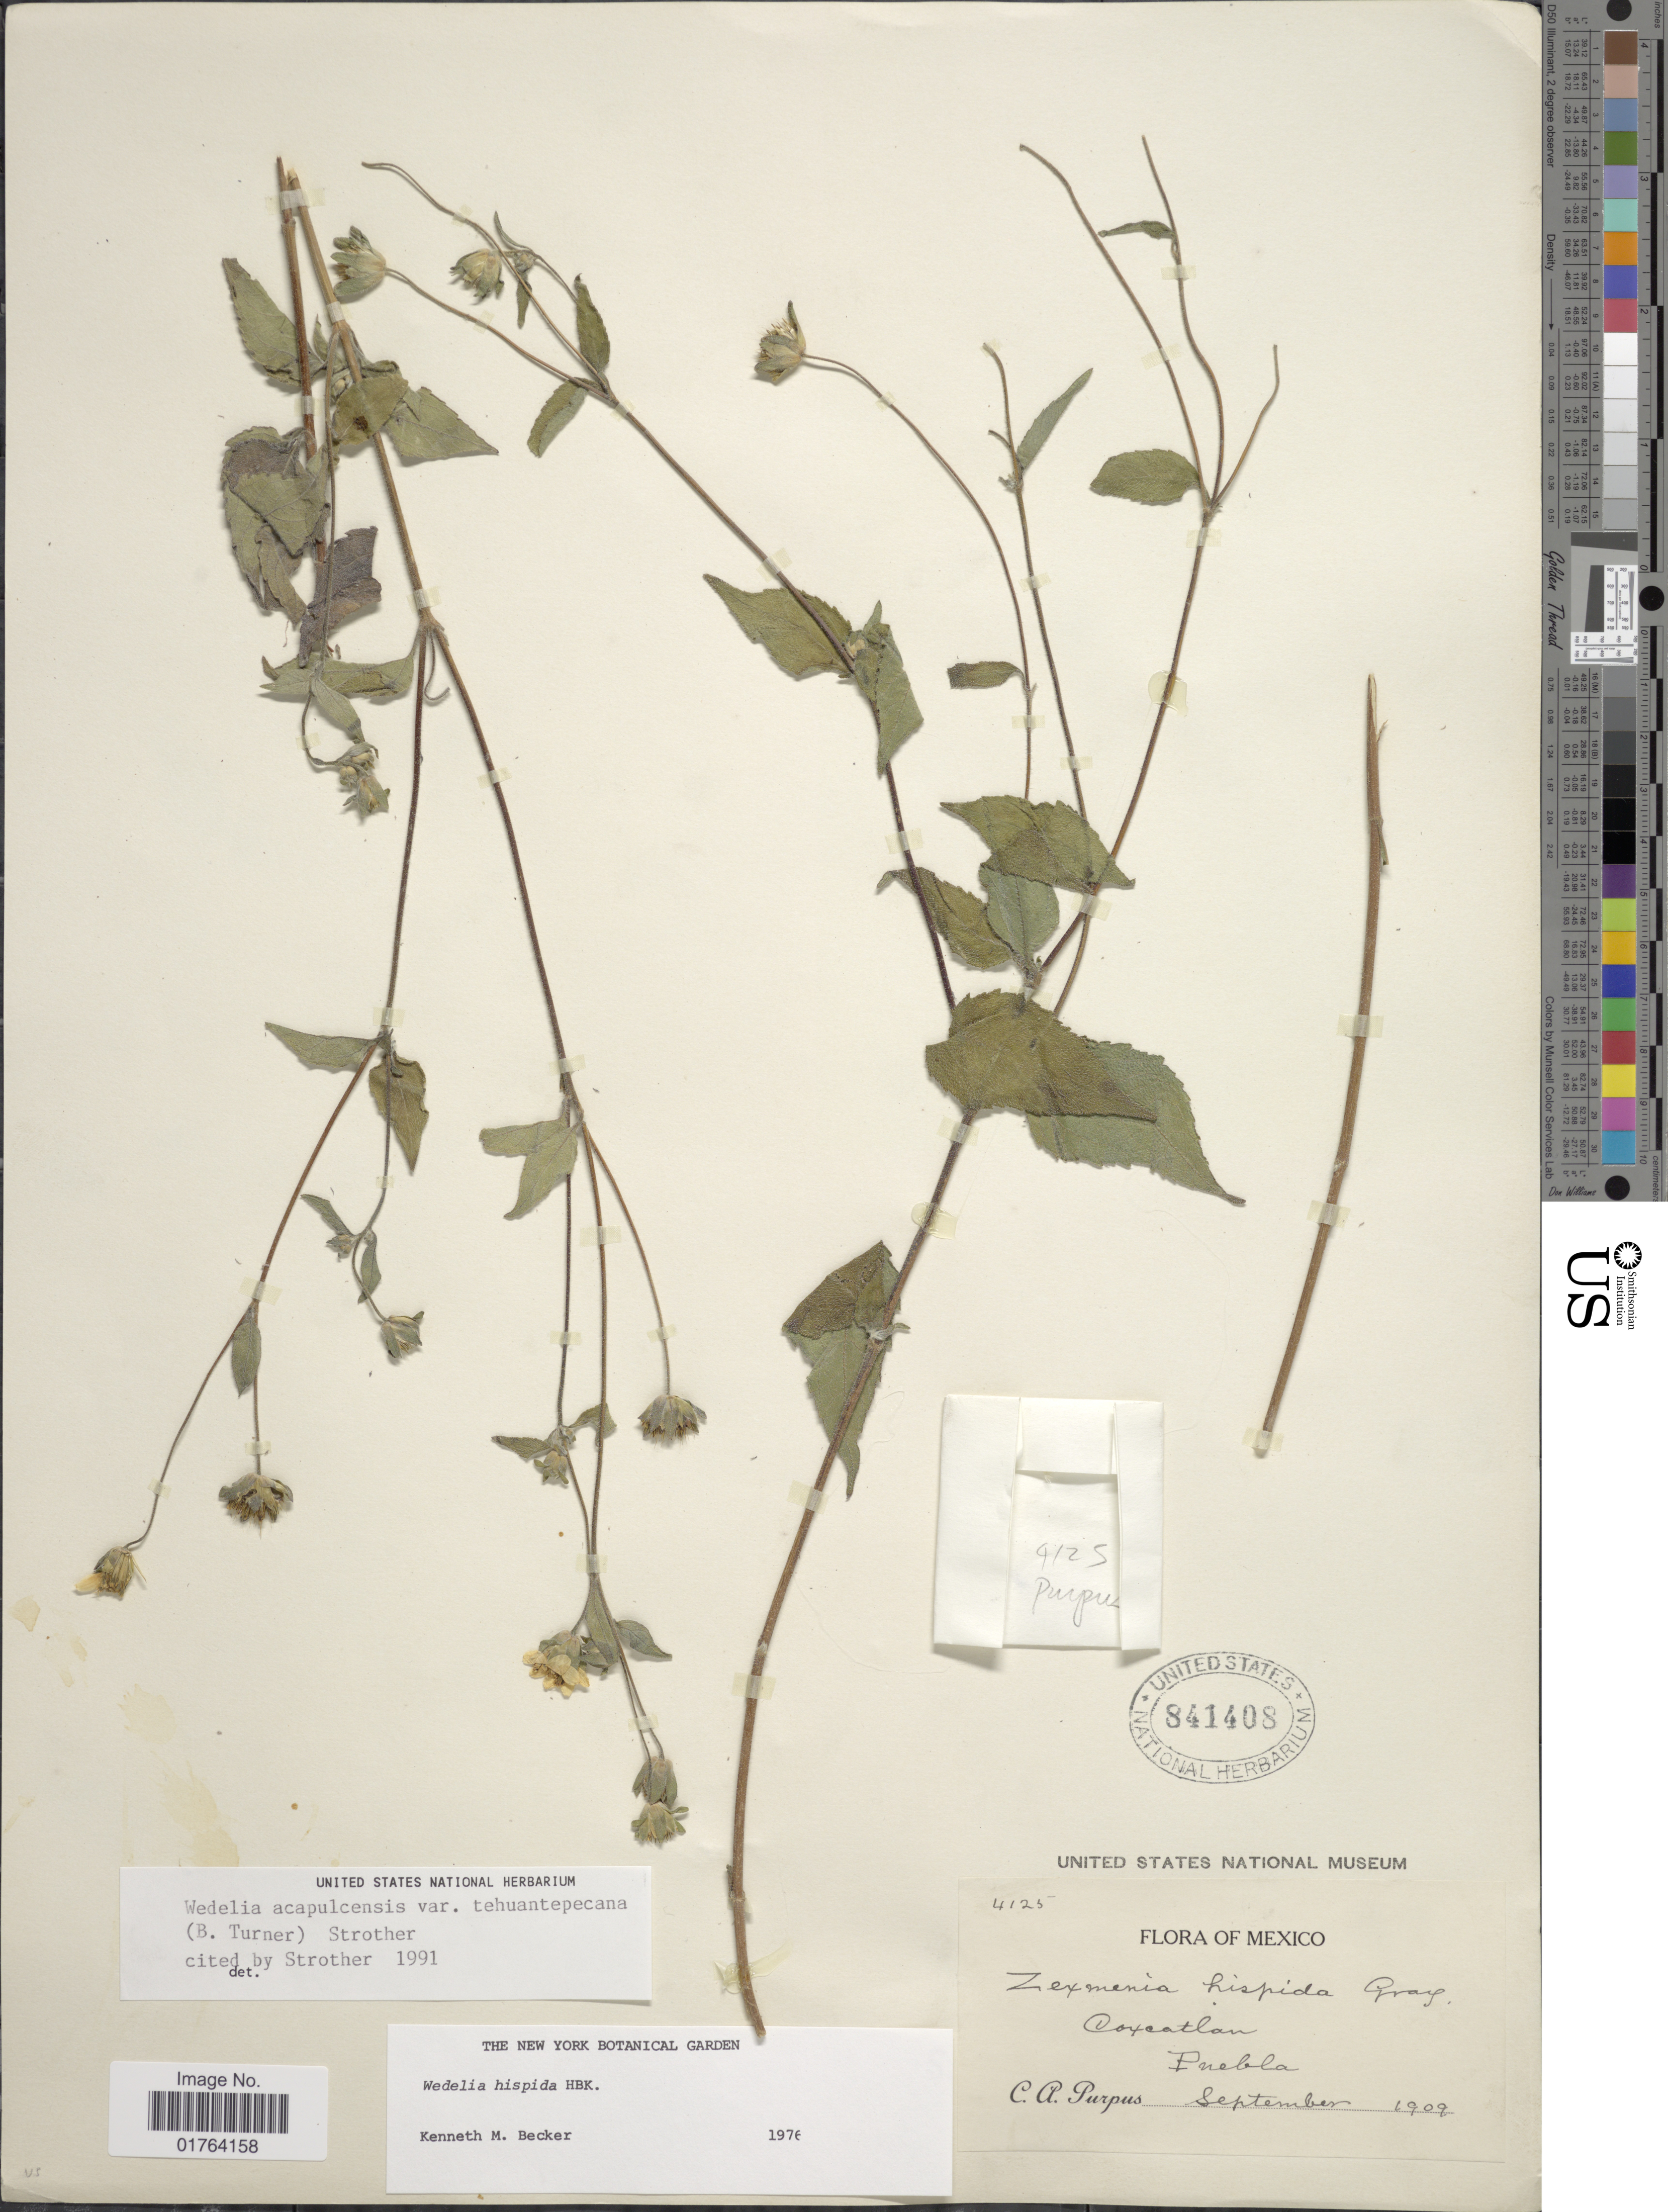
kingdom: Plantae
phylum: Tracheophyta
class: Magnoliopsida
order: Asterales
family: Asteraceae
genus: Wedelia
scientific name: Wedelia acapulcensis var. tehuantepecana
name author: (B.L. Turner) Strother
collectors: C. A. Purpus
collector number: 4125?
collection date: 1909-09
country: Mexico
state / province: Puebla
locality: Oaxatlan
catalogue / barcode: US 841408